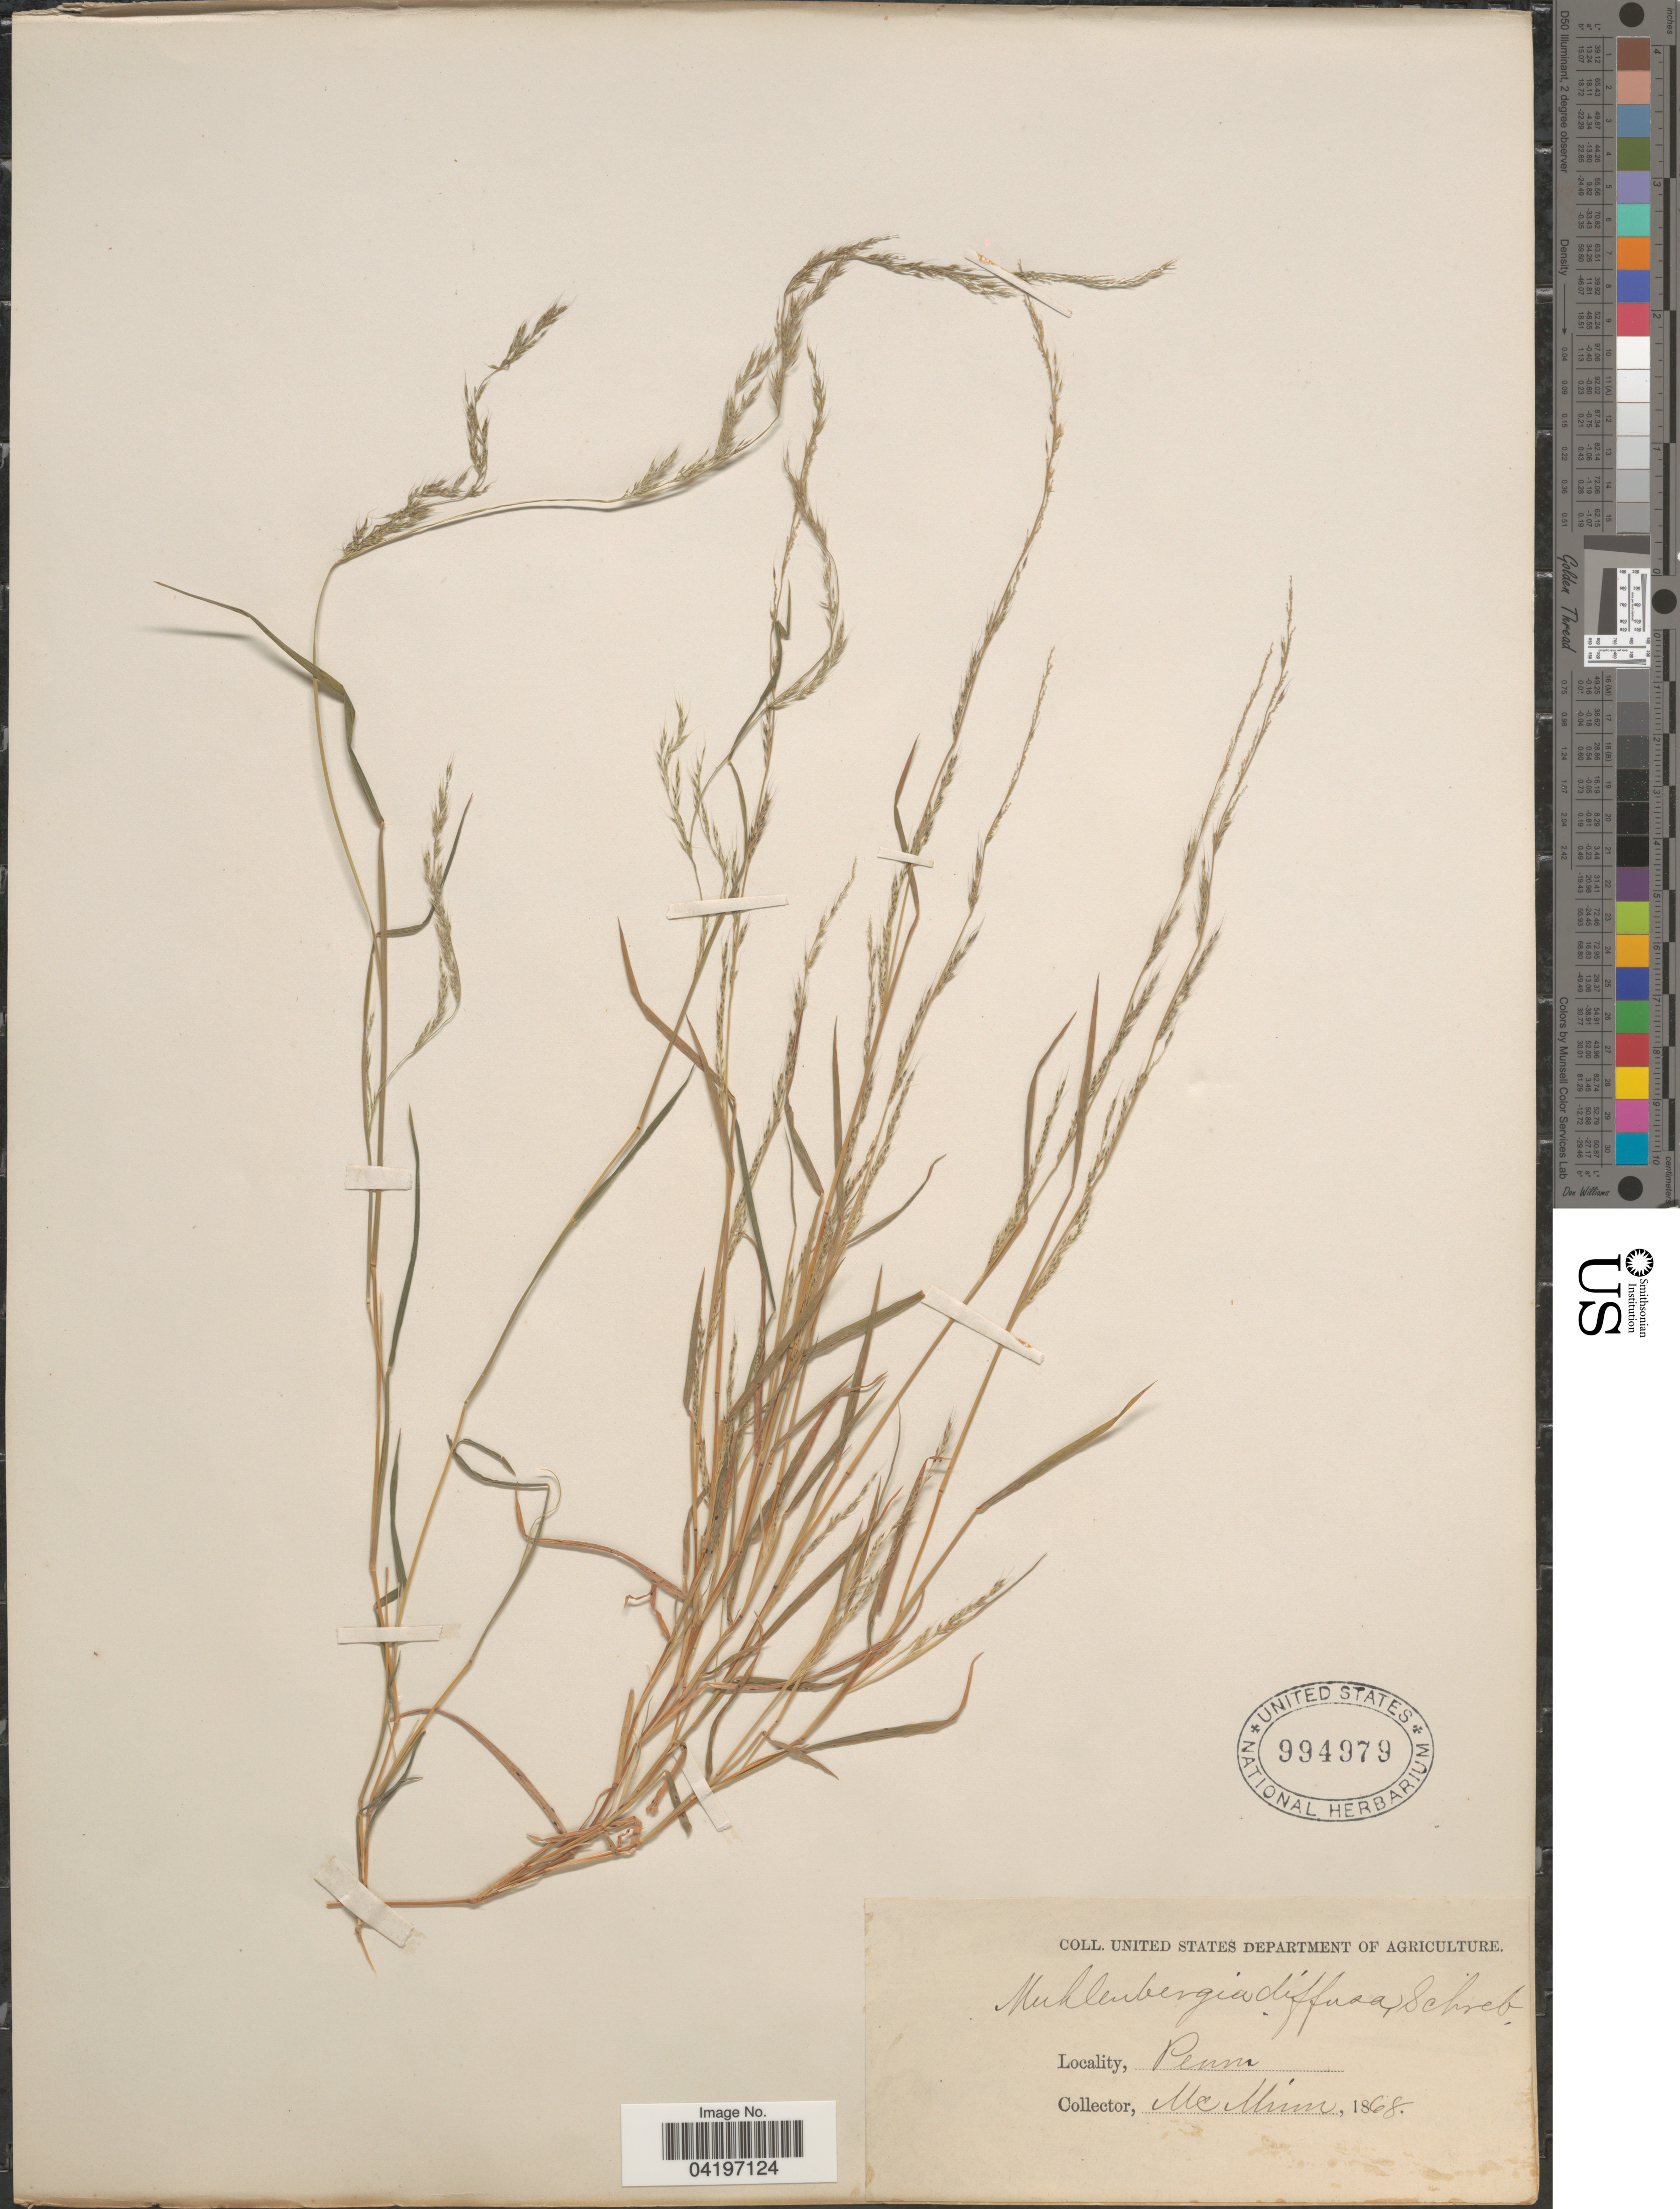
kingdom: Plantae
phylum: Tracheophyta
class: Liliopsida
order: Poales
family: Poaceae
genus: Muhlenbergia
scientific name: Muhlenbergia schreberi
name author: J.F. Gmel.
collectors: McMinn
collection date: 1868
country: United States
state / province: Pennsylvania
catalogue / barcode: US 994979